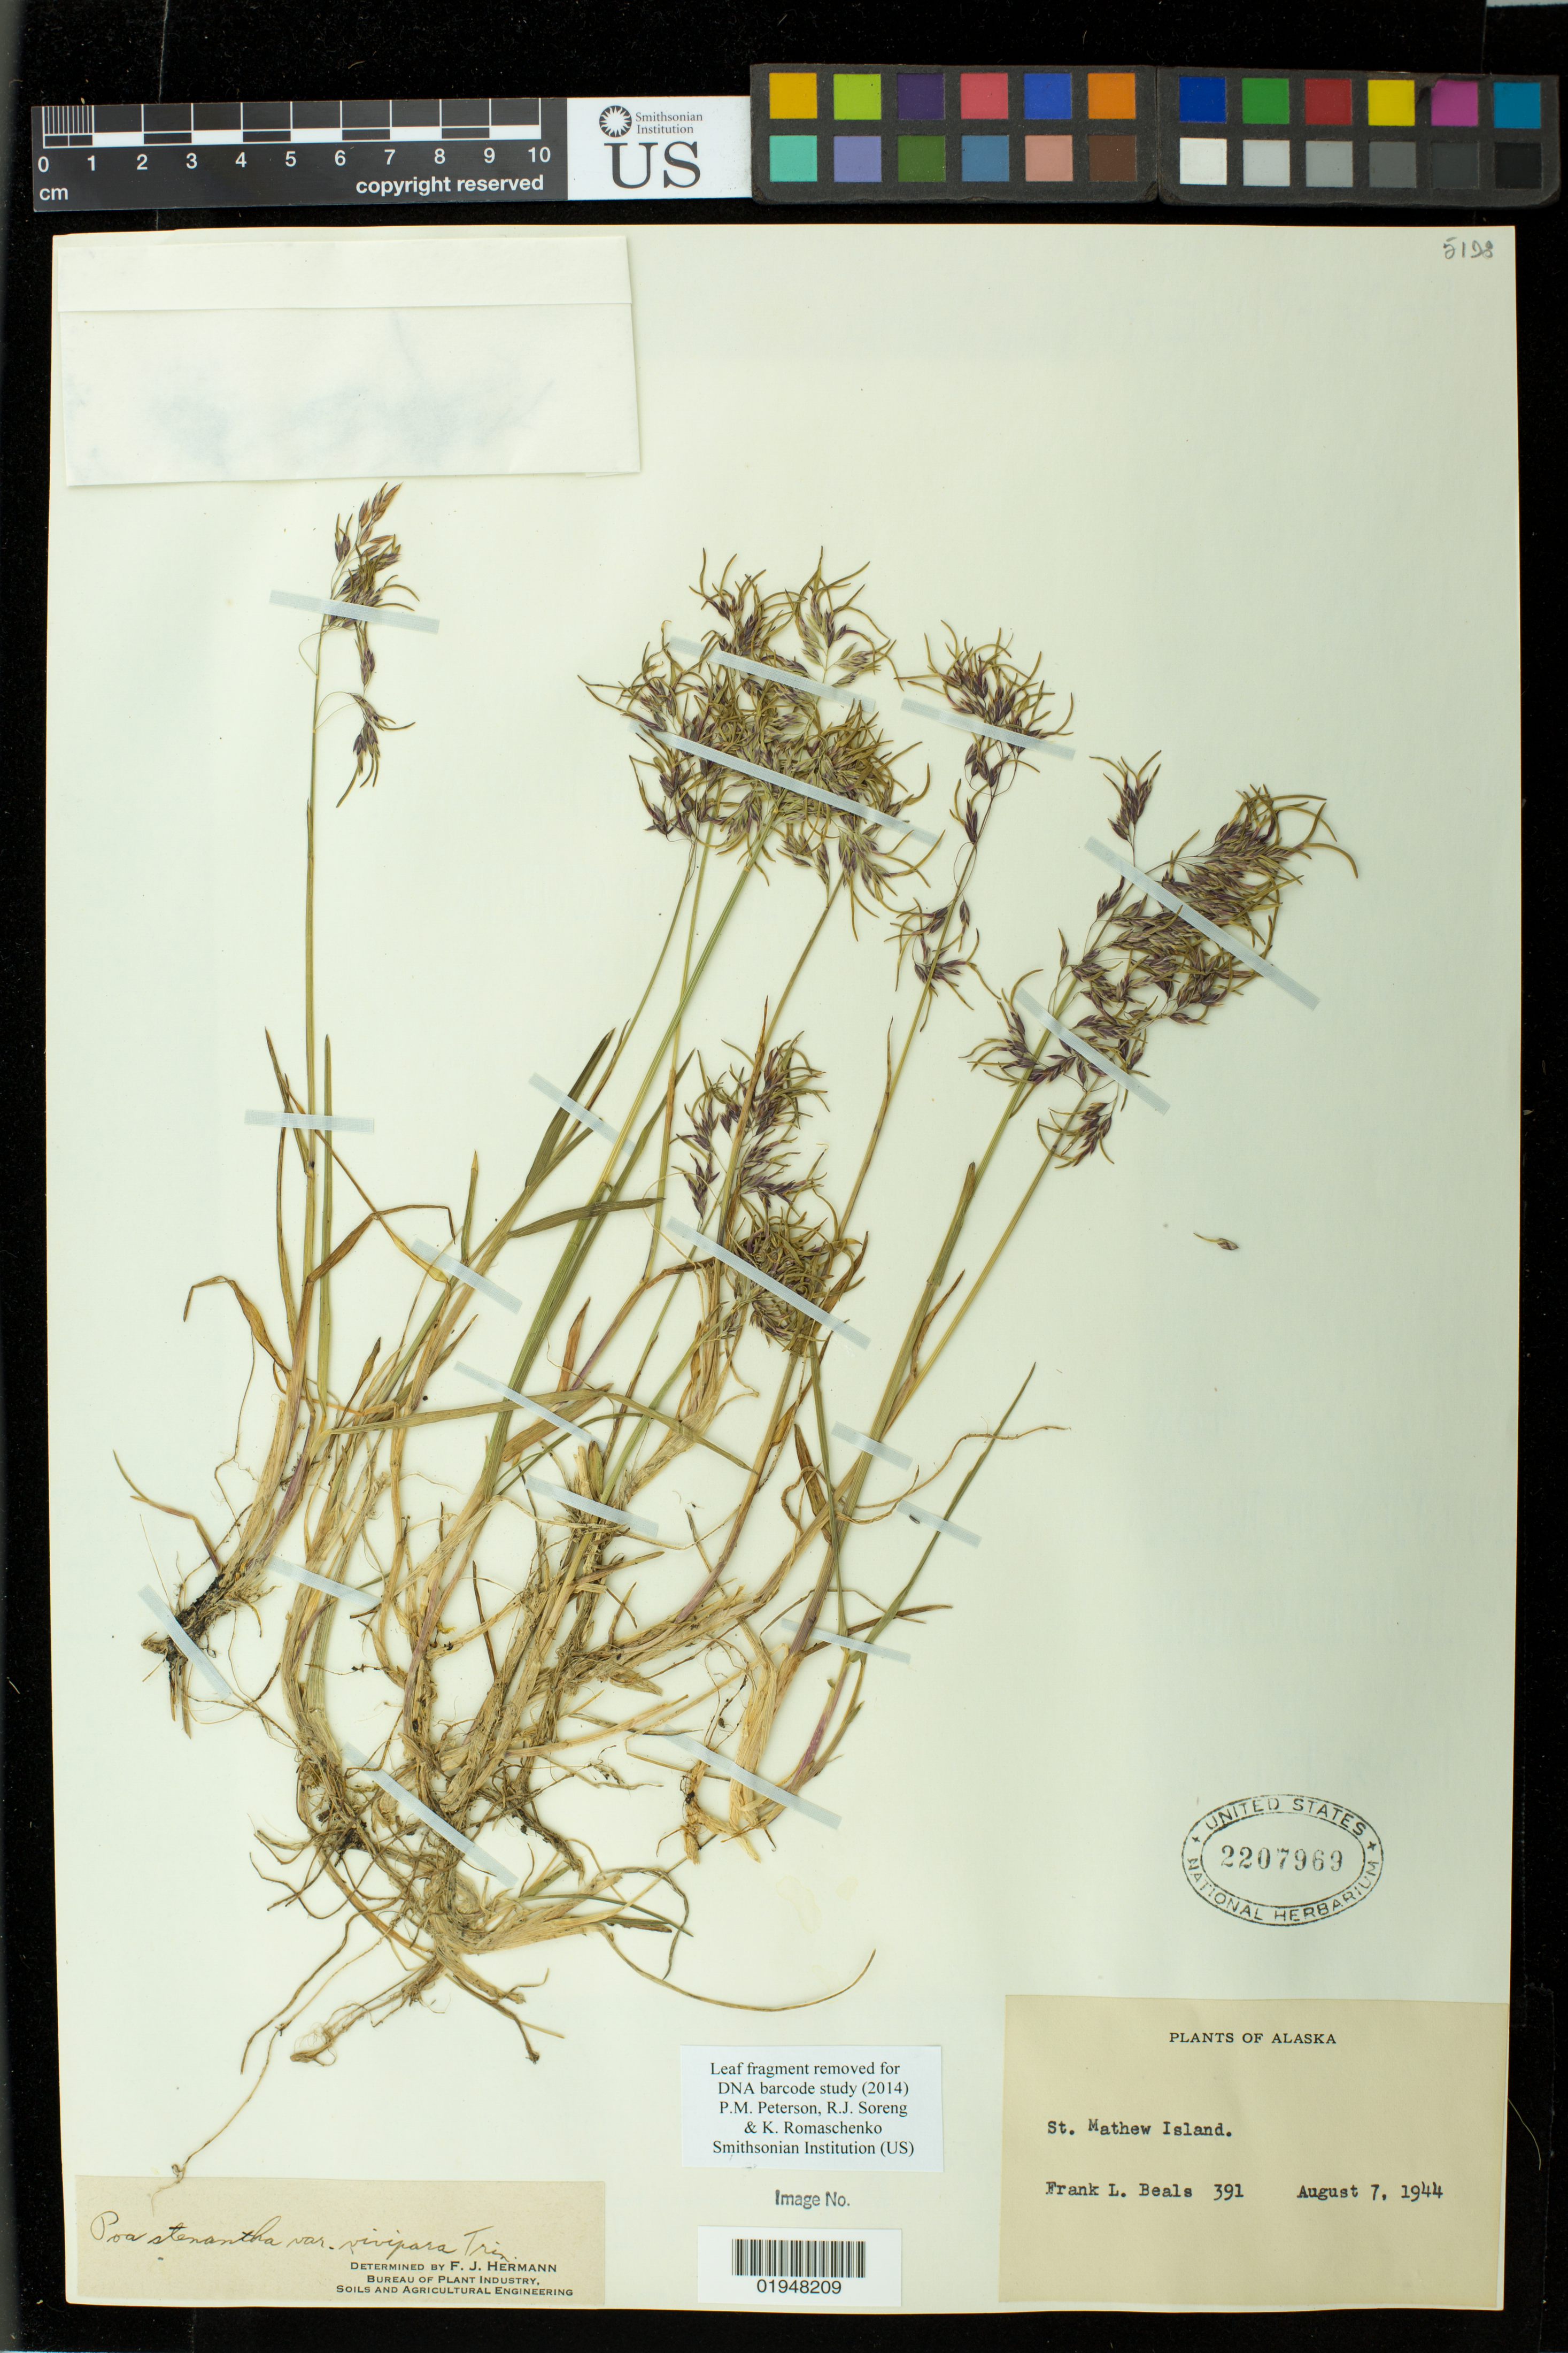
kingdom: Plantae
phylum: Tracheophyta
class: Liliopsida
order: Poales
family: Poaceae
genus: Poa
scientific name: Poa stenantha var. vivipara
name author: Trin.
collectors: F. Beals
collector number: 391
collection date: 1944-08-07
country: United States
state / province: Alaska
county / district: Bethel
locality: St. Mathew [Matthew] Island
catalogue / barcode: US 2207969